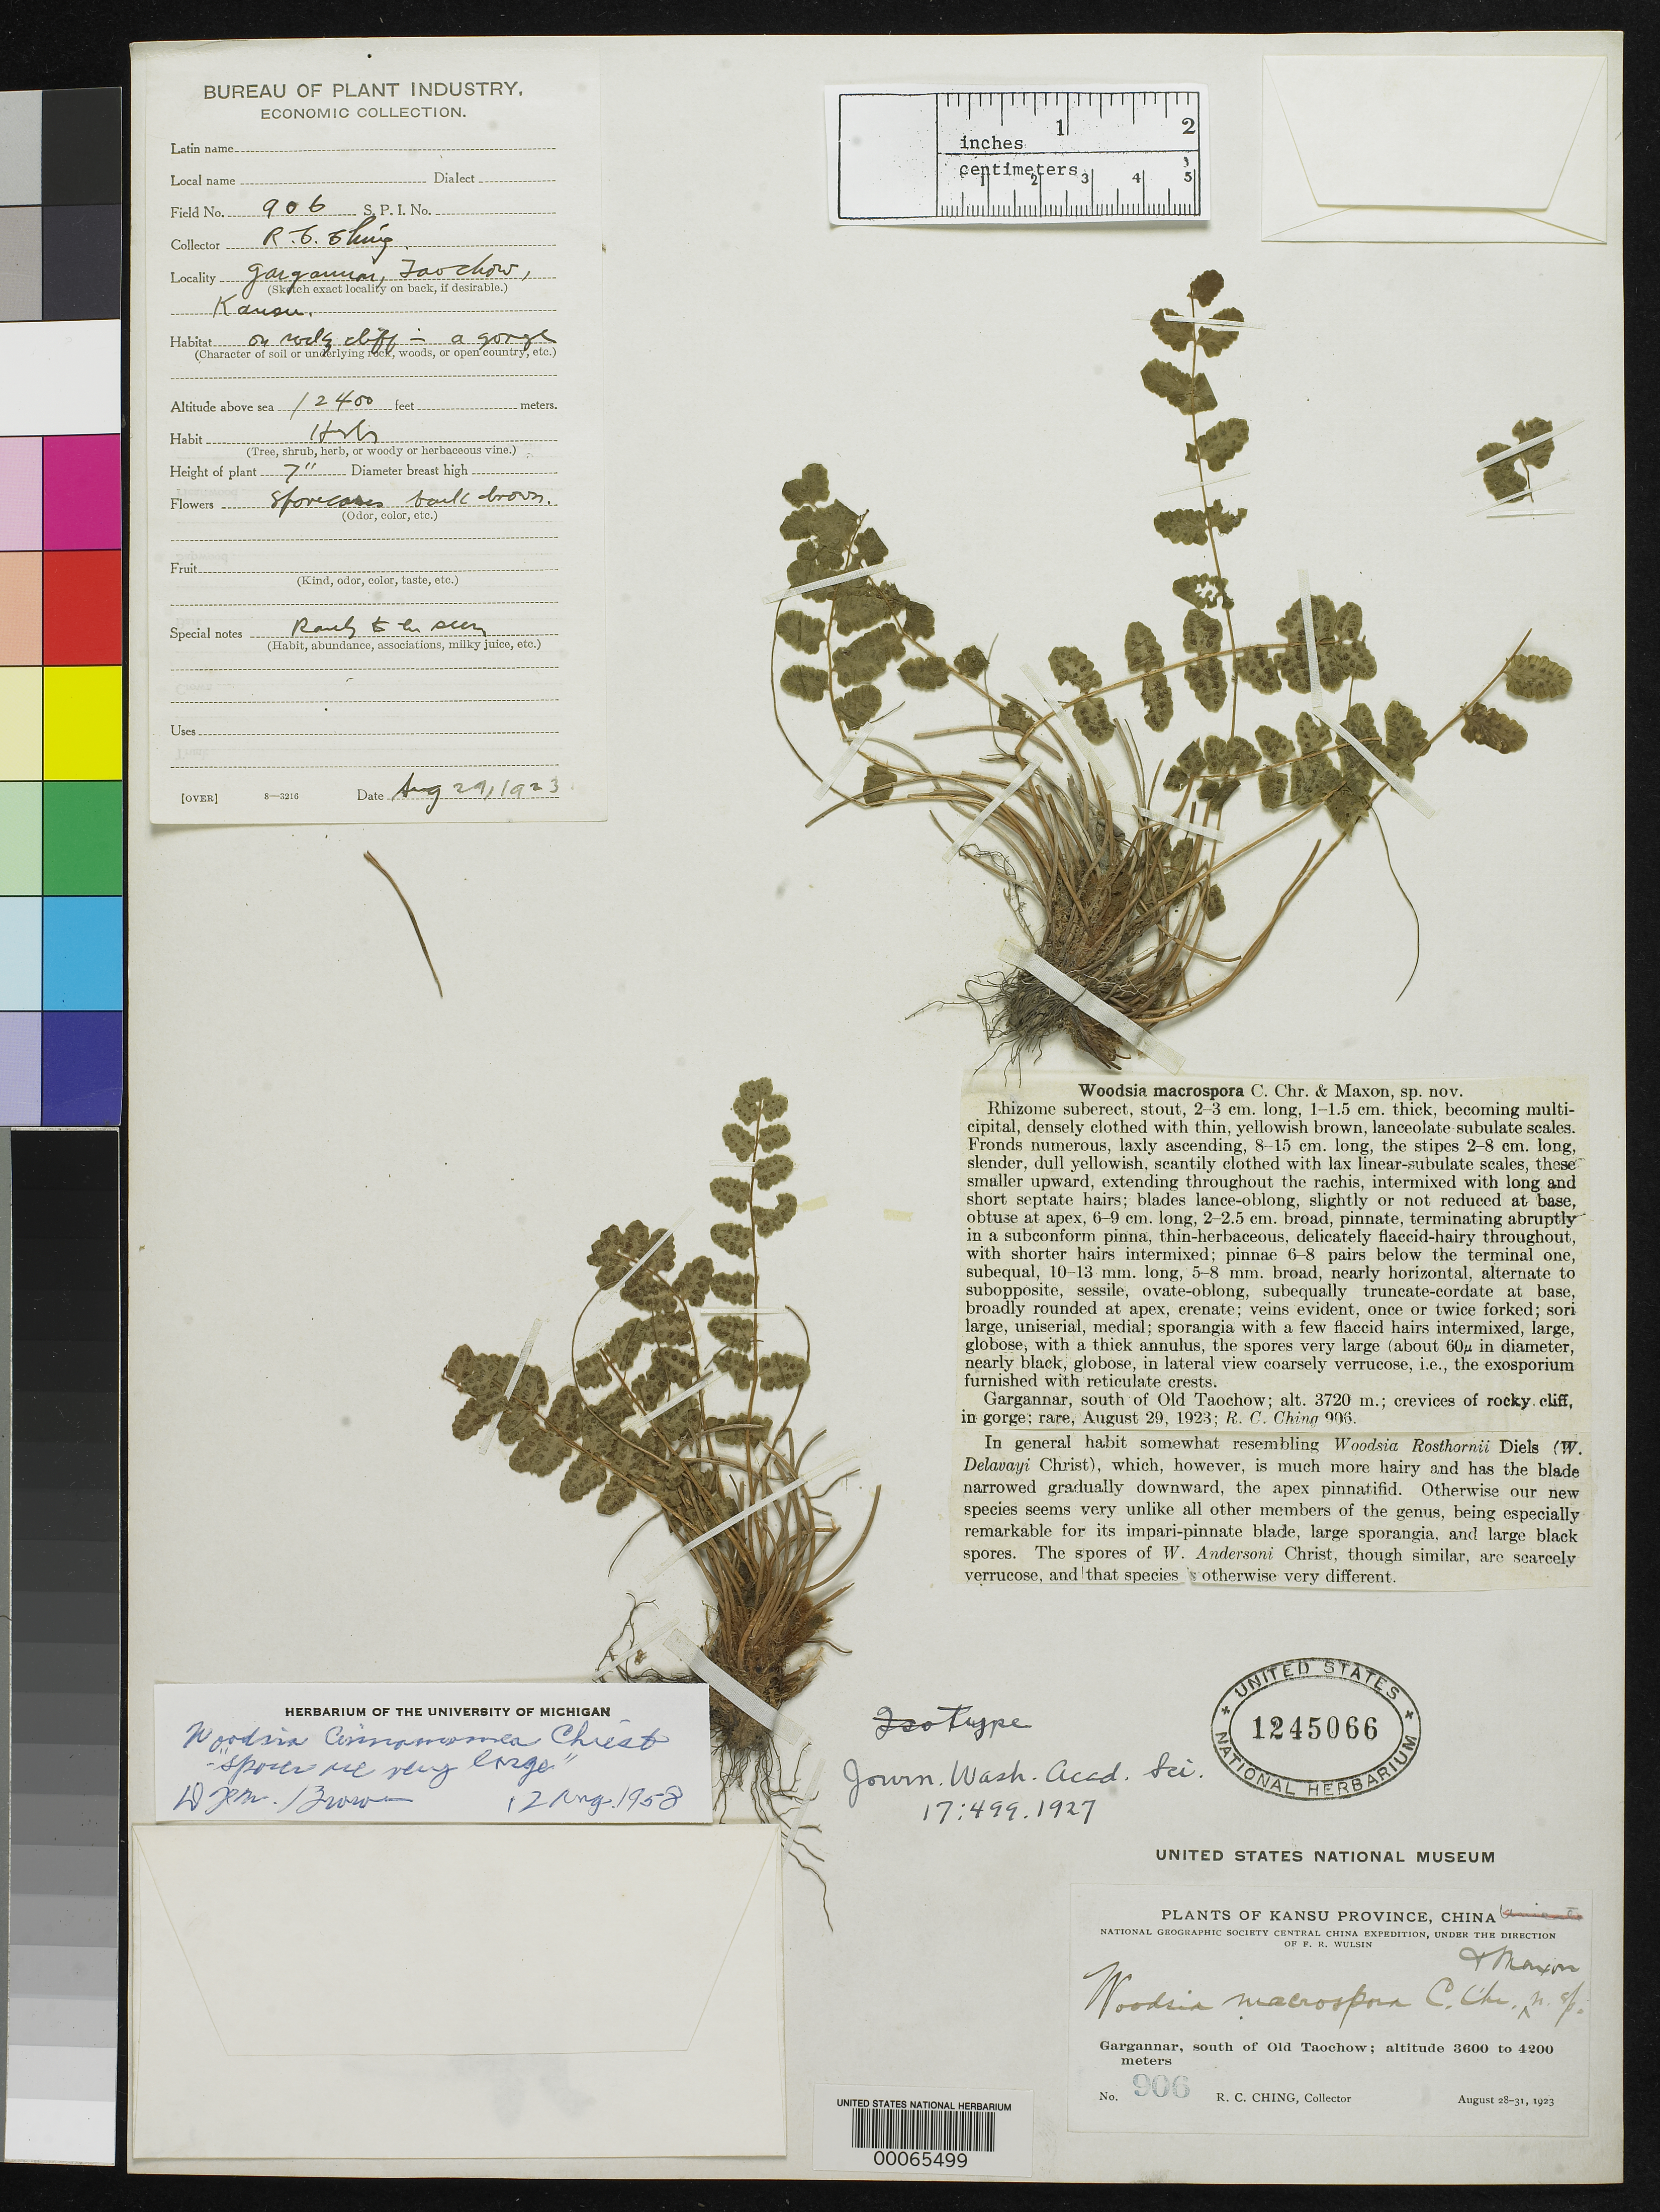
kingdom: Plantae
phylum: Tracheophyta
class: Polypodiopsida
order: Polypodiales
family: Woodsiaceae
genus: Woodsia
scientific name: Woodsia macrospora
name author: C. Chr. & Maxon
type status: Holotype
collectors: R. C. Ching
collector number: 906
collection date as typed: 28 Aug 1923 to 31 Aug 1923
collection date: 1923-08-28/1923-08-31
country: China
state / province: Gansu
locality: Gargannar, S of old Taochow.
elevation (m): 3600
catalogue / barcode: US 1245066